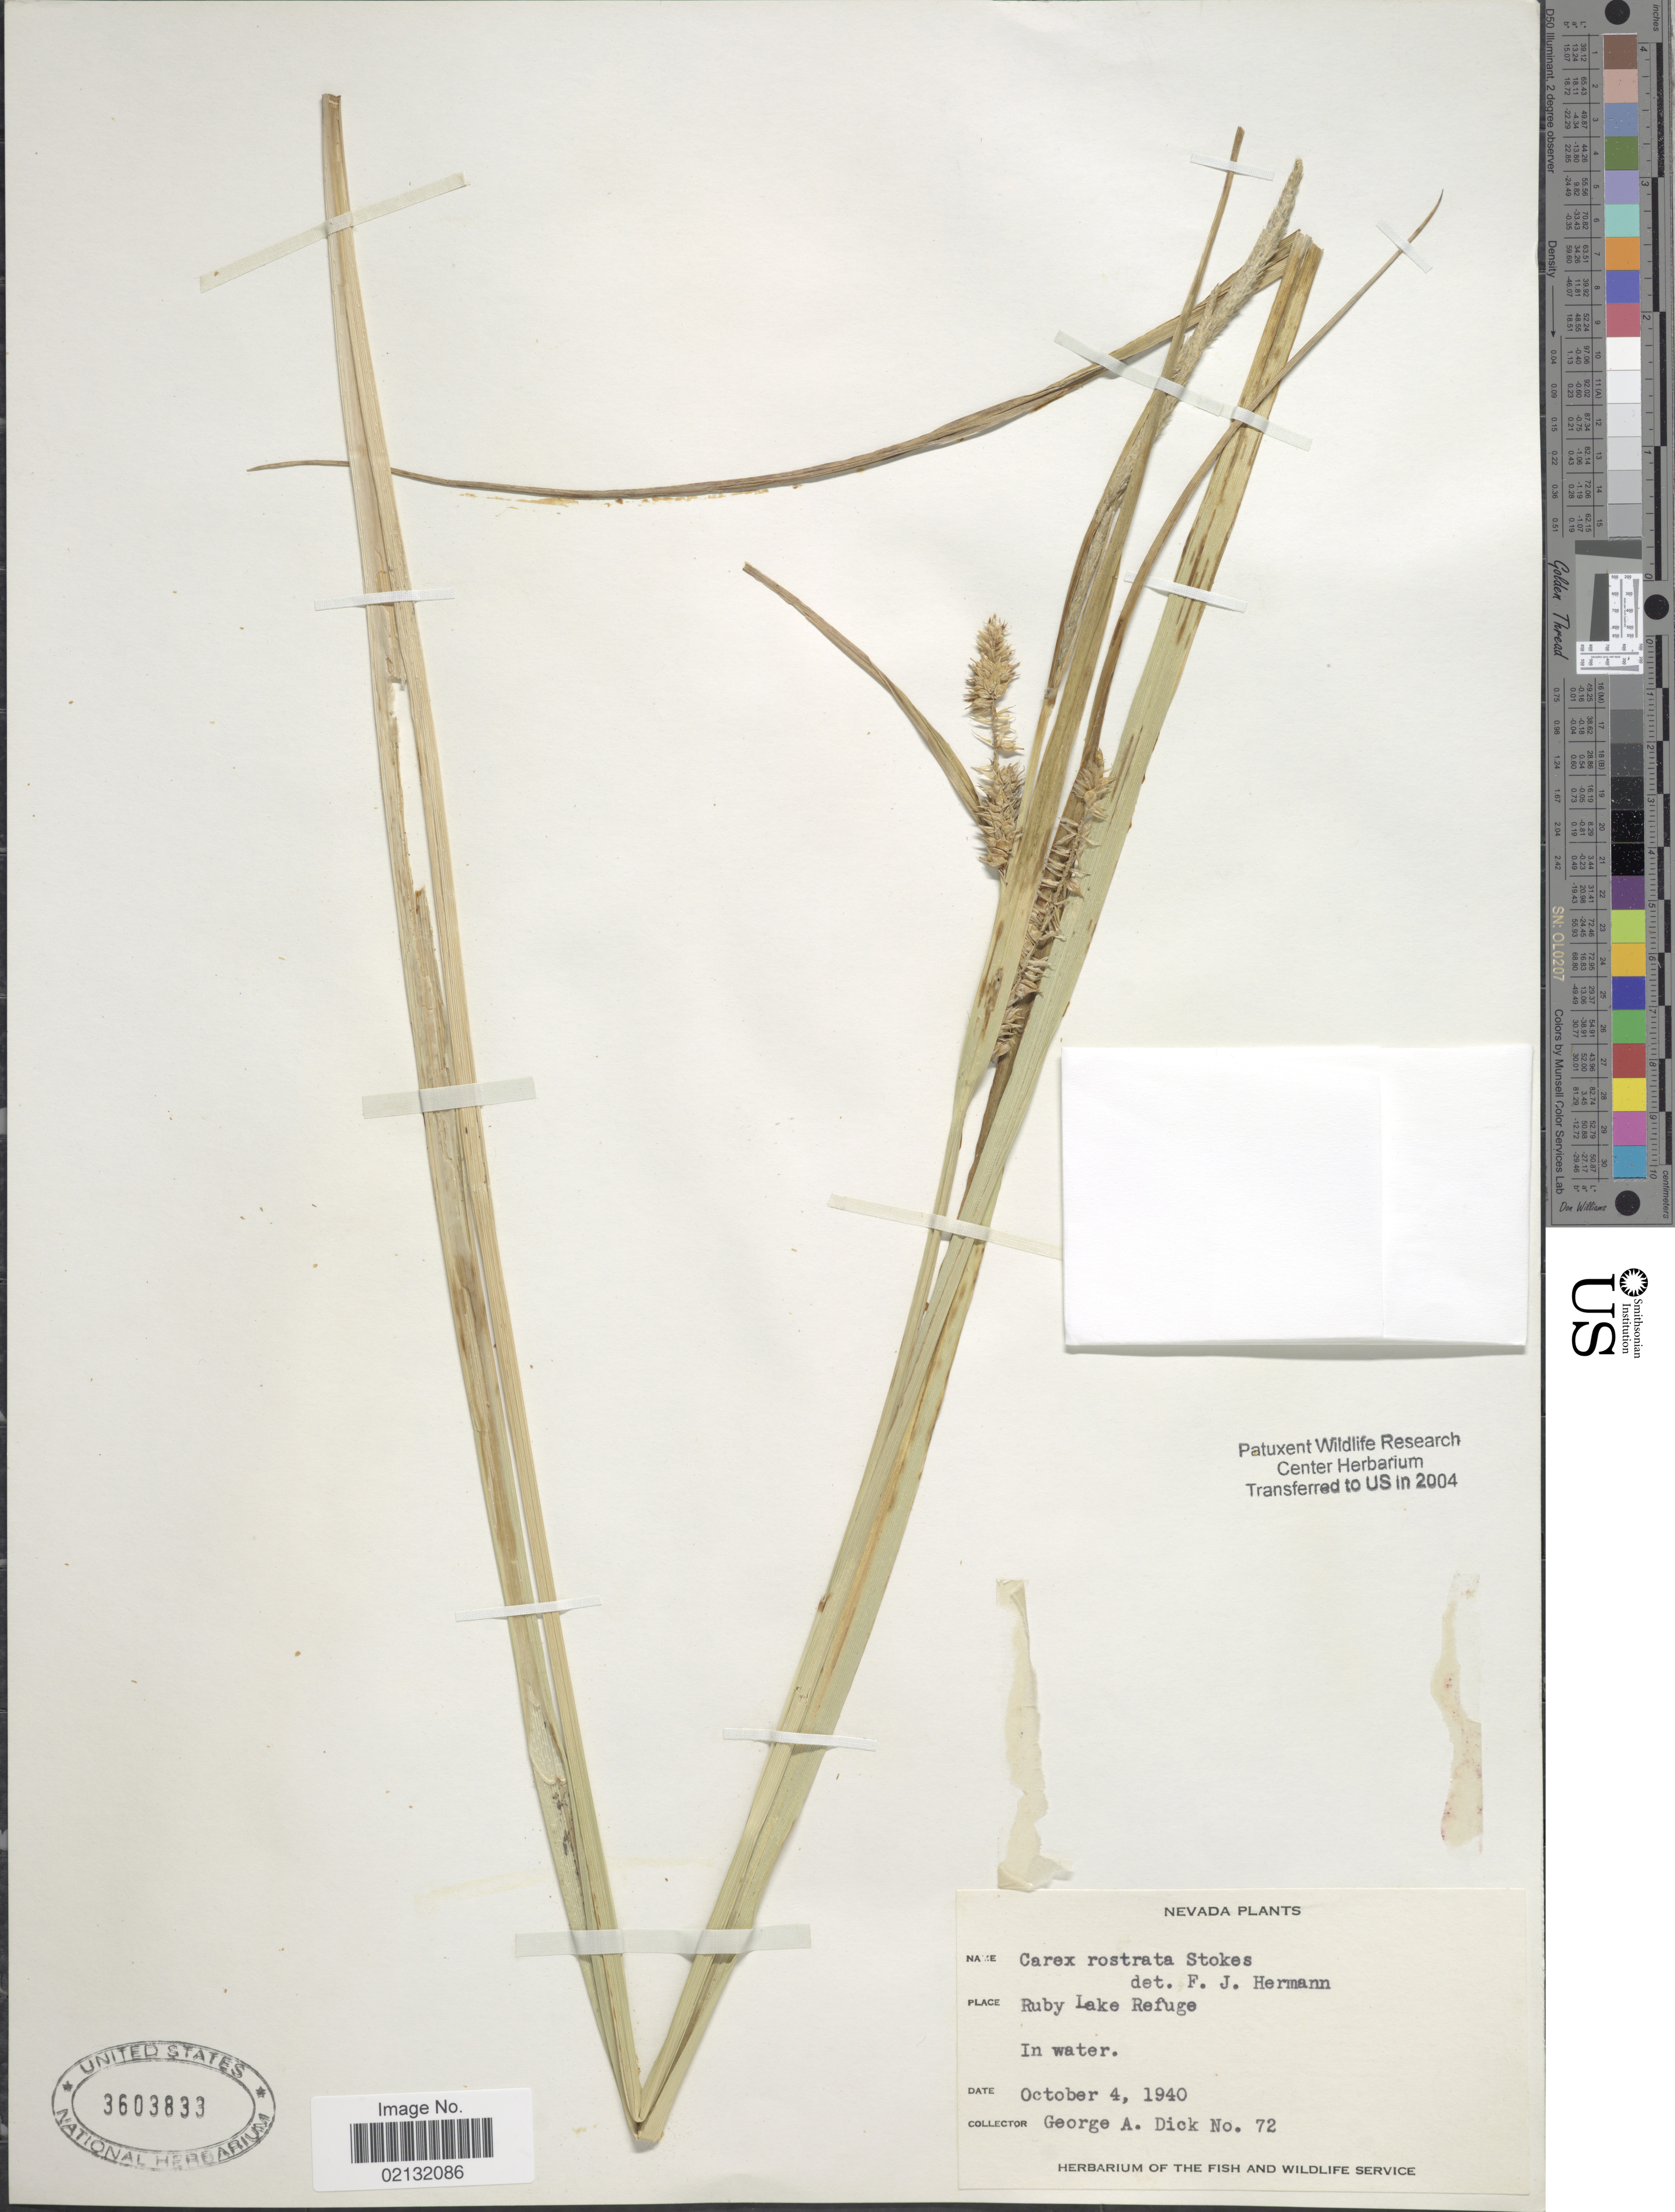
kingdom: Plantae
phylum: Tracheophyta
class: Liliopsida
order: Poales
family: Cyperaceae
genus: Carex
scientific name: Carex rostrata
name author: Stokes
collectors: G. Dick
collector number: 72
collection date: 1940-10-04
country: United States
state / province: Nevada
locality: Ruby Lake Refuge. in water.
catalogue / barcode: US 3603833